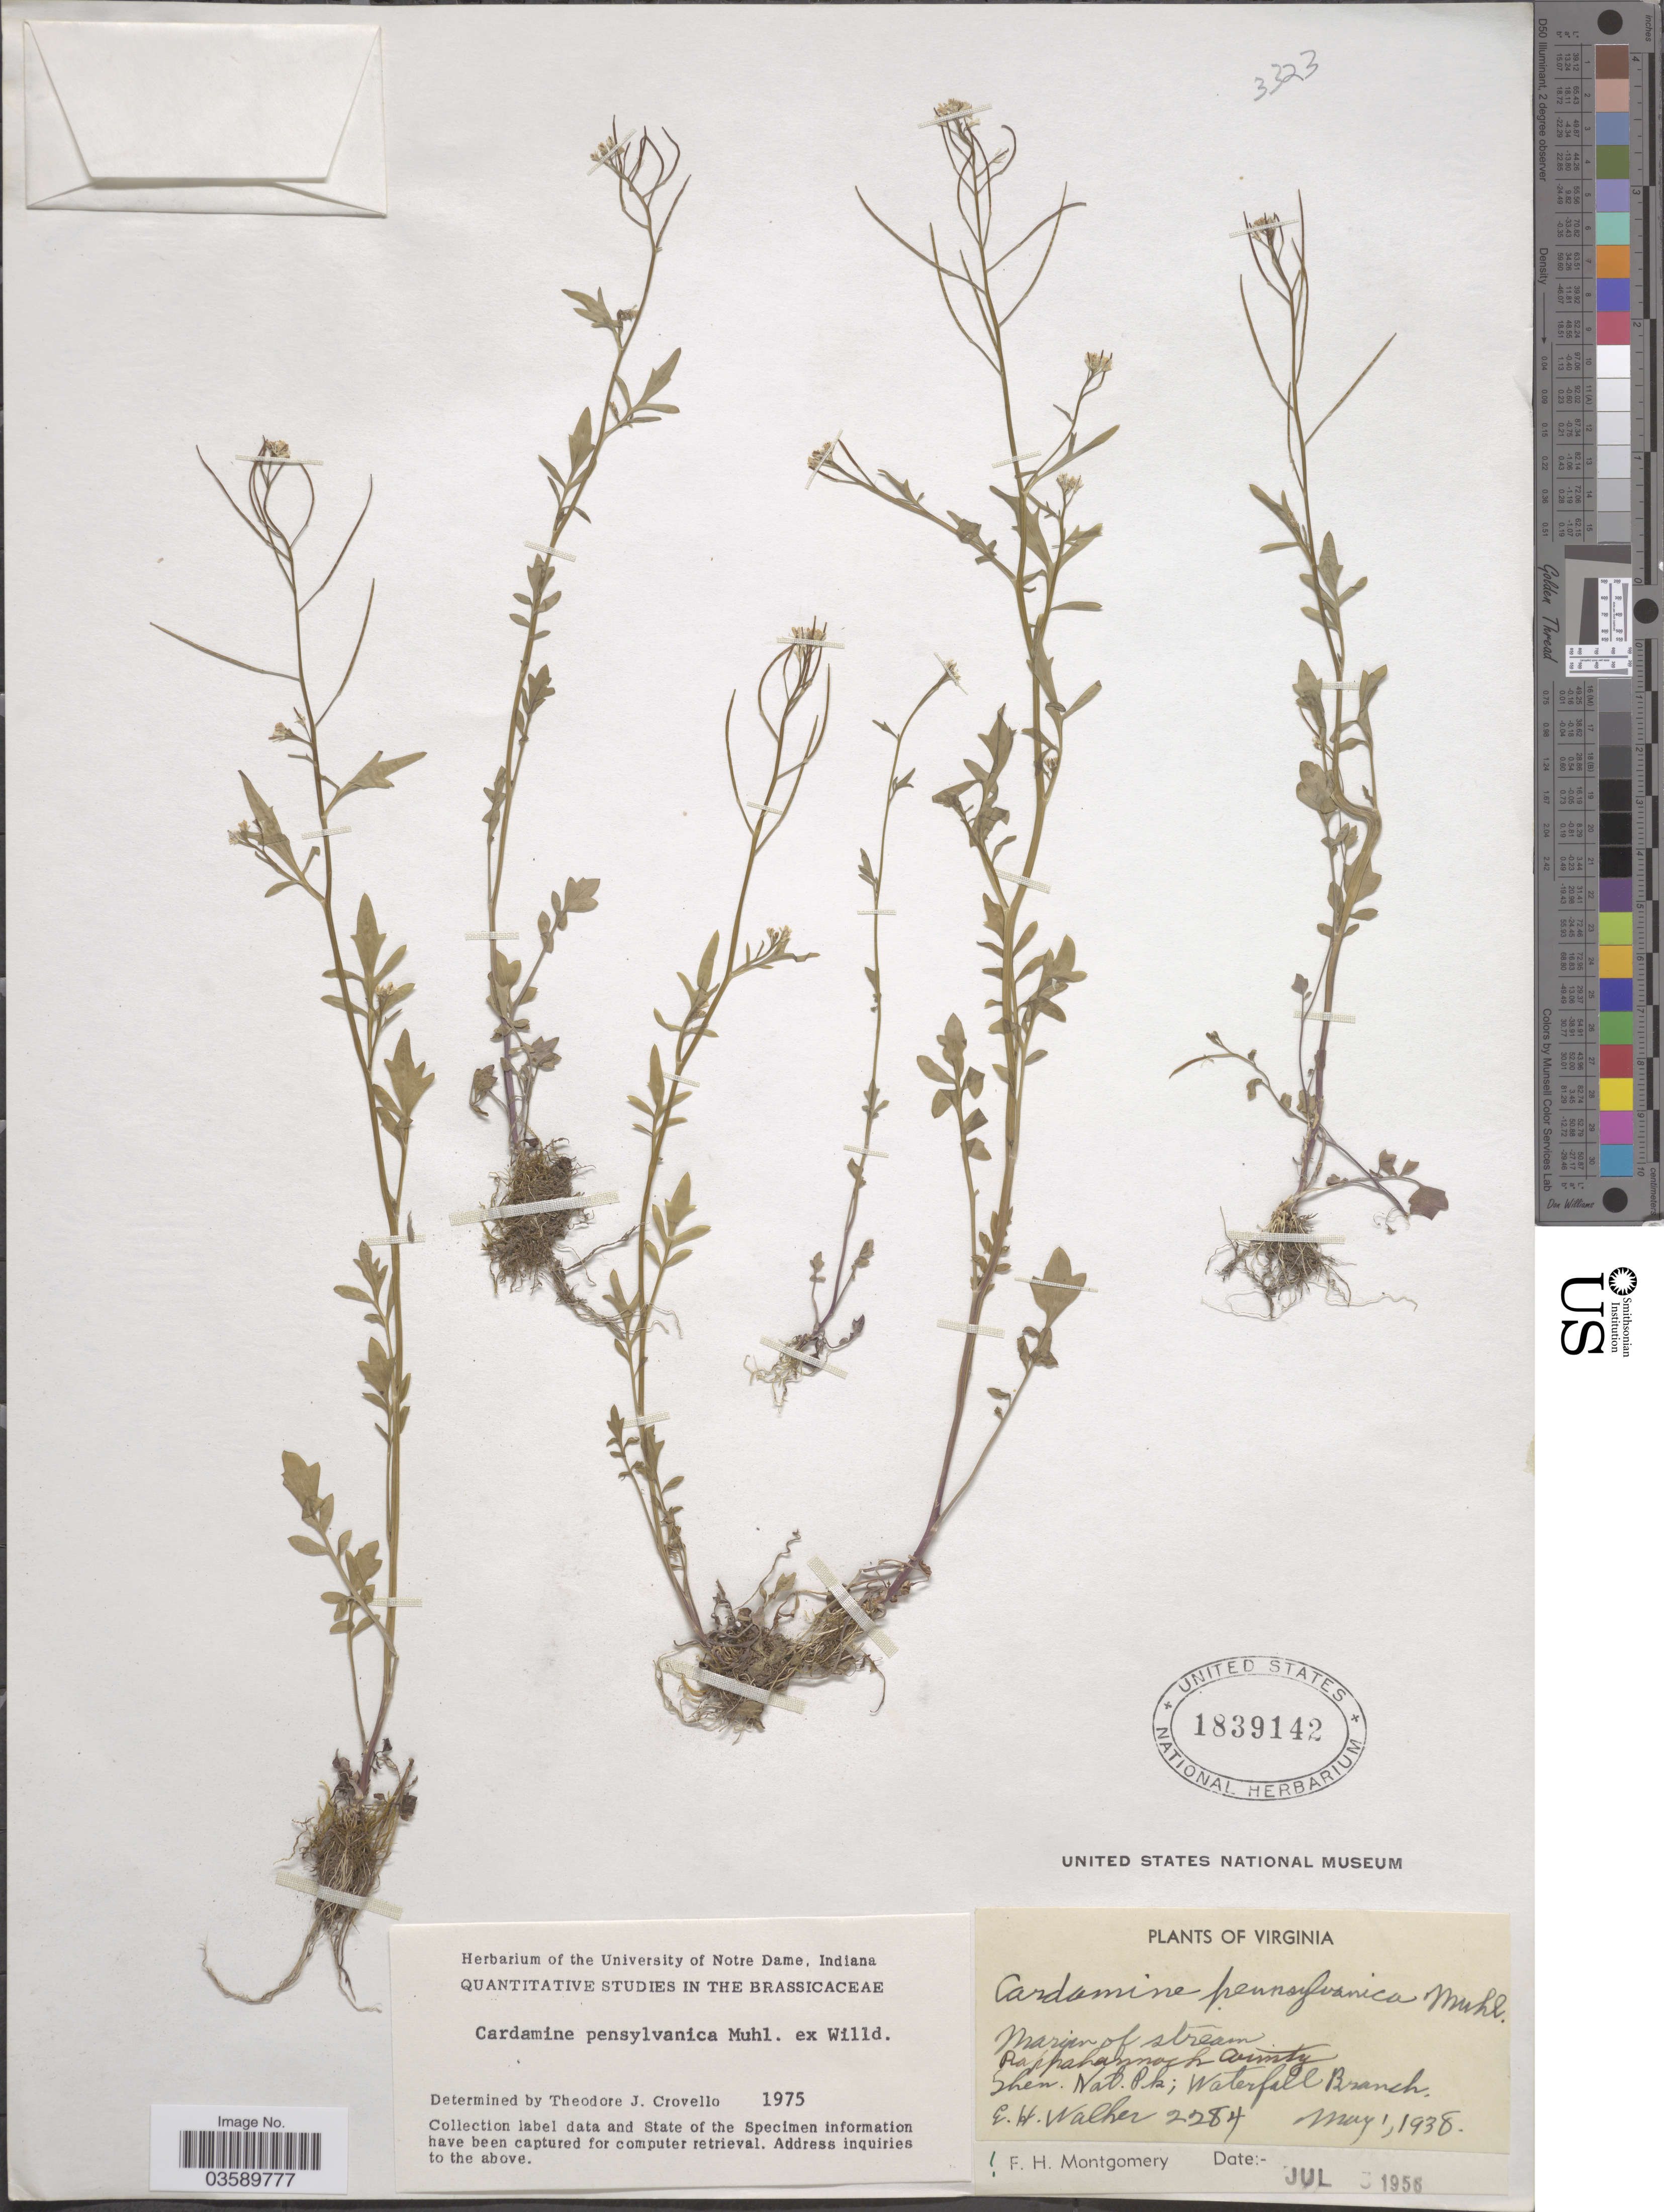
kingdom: Plantae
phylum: Tracheophyta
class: Magnoliopsida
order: Brassicales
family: Brassicaceae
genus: Cardamine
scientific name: Cardamine pensylvanica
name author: Muhl. ex Willd.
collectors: E. H. Walker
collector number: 2284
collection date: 1938-05-01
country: United States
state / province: Virginia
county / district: Rappahannock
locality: Shen. Nat. Pk; Waterfall Branch.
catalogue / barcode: US 1839142